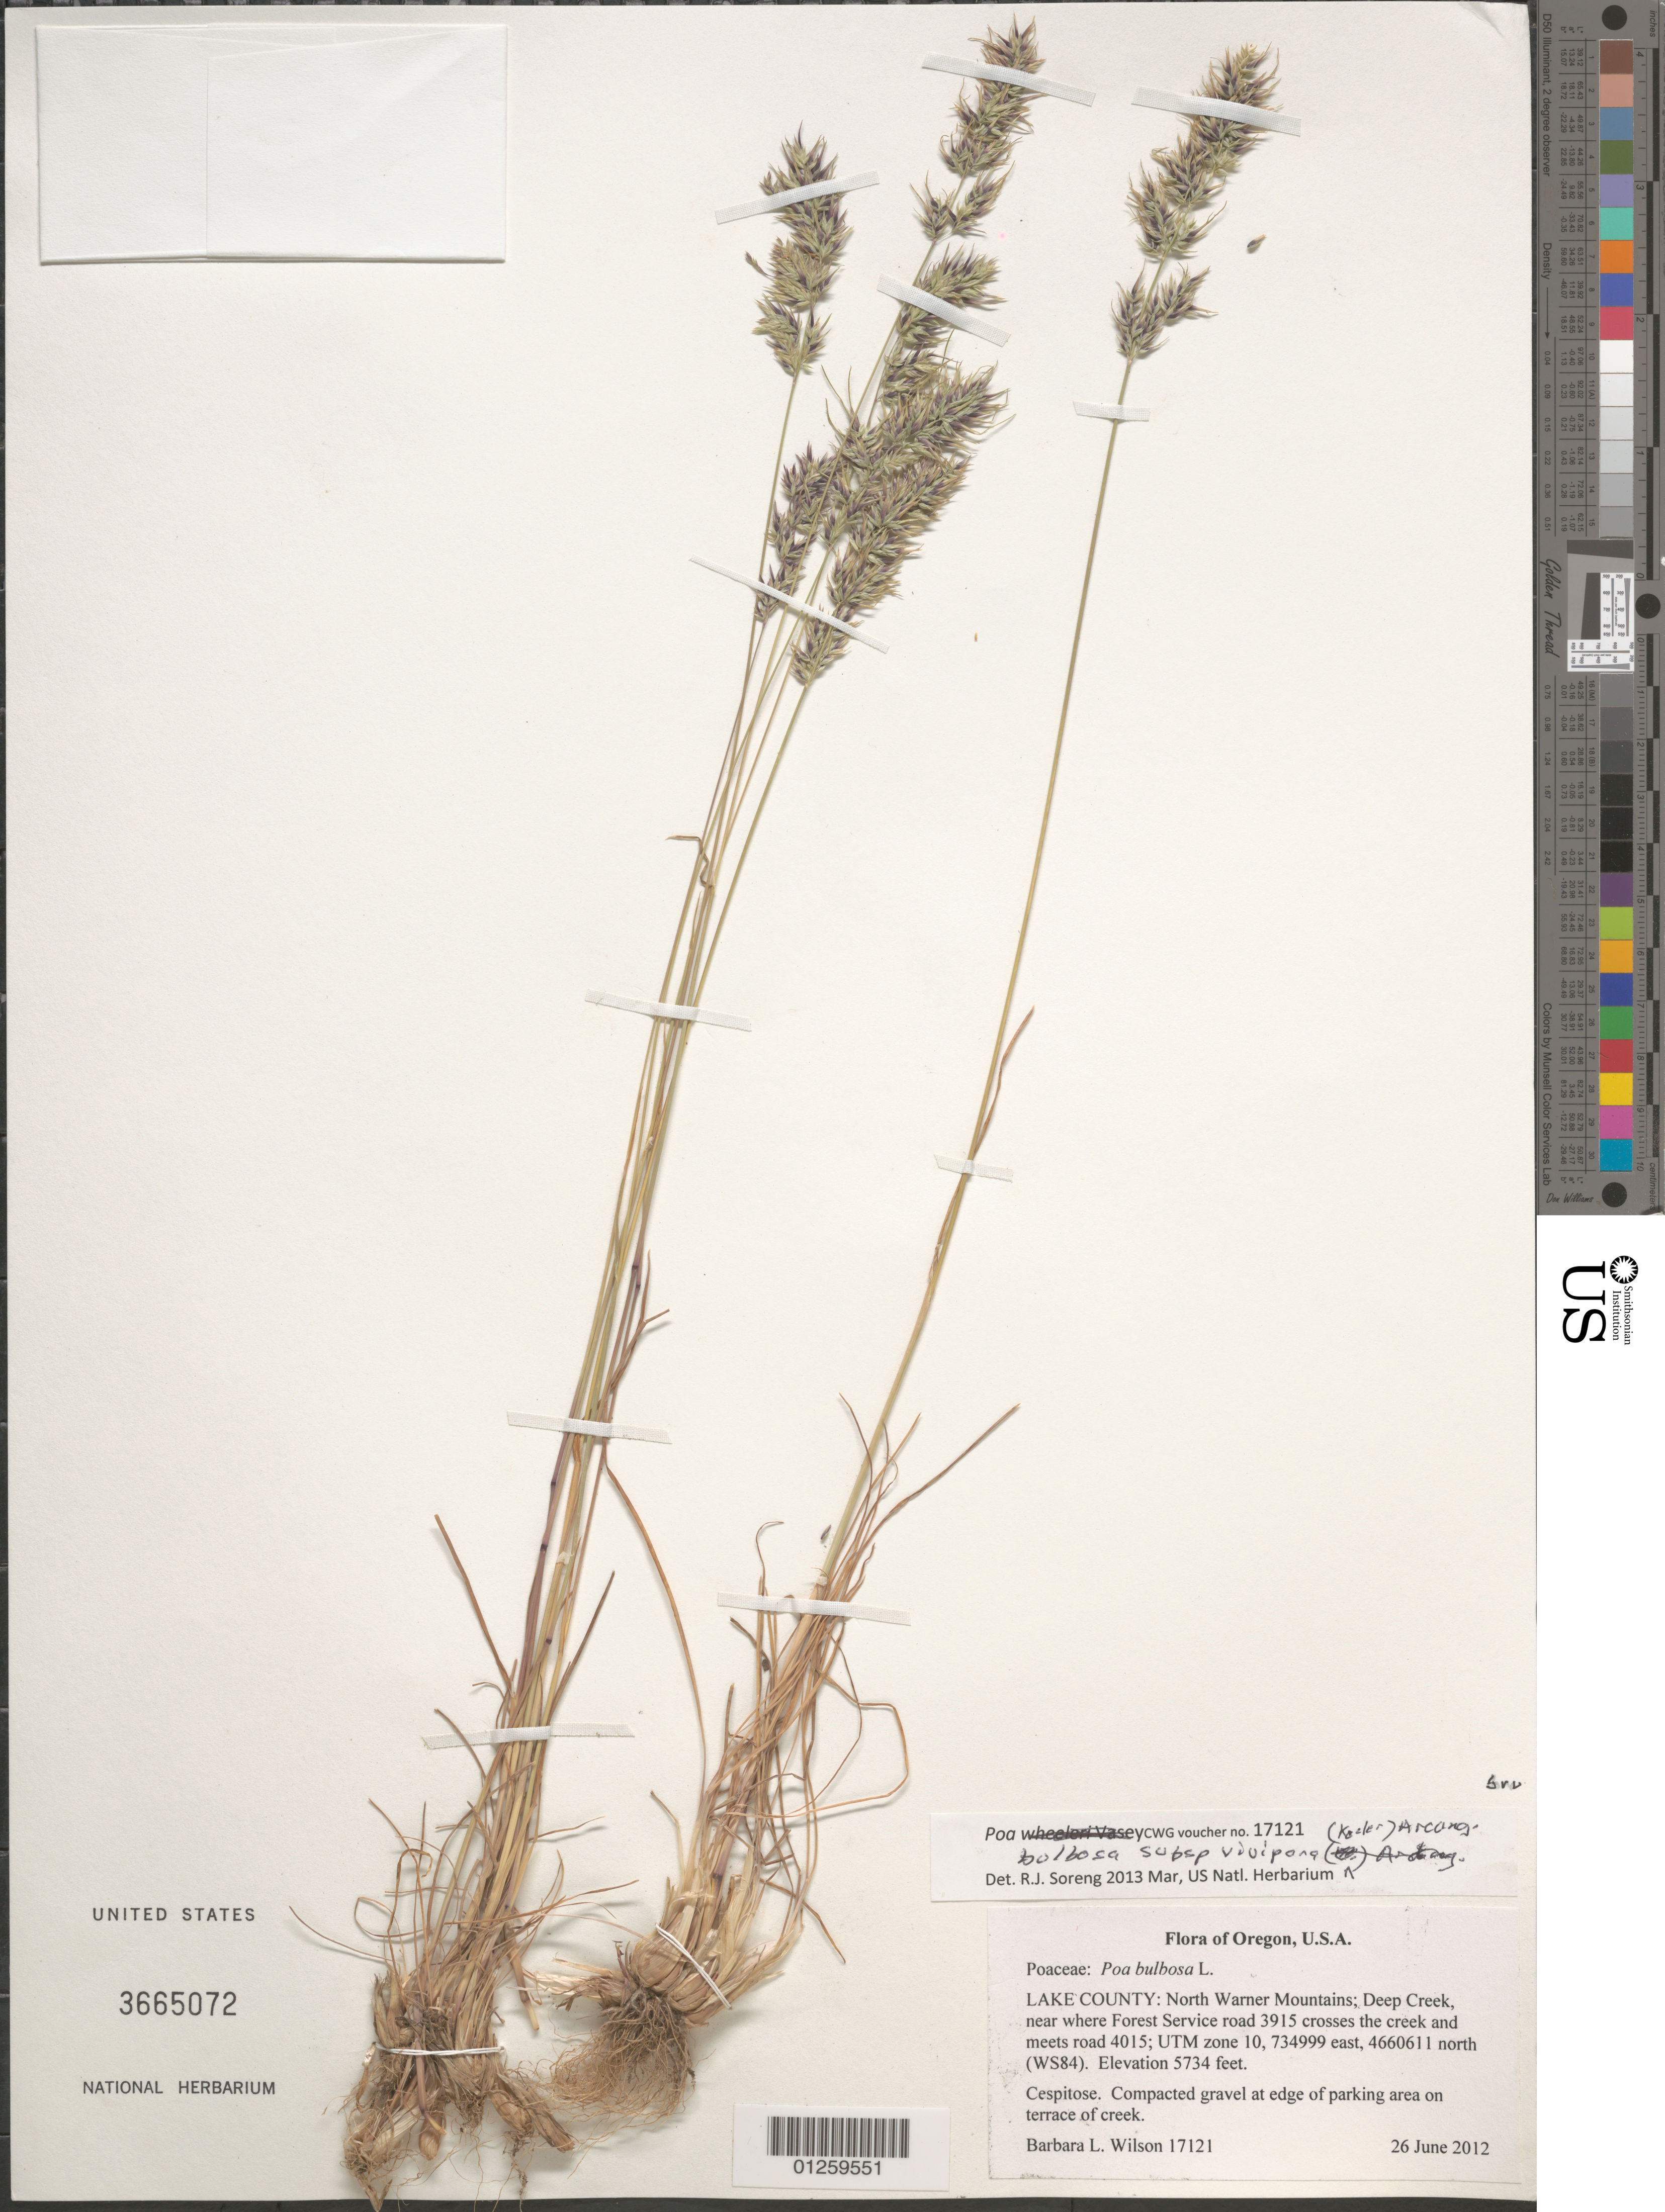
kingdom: Plantae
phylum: Tracheophyta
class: Liliopsida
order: Poales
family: Poaceae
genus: Poa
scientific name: Poa bulbosa subsp. bulbosa var. vivipara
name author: Koeler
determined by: Soreng, Robert J., Research Associate (BOT), Smithsonian Institution - National Museum of Natural History (UNITED STATES)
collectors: B. L. Wilson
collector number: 17121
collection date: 2012-06-26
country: United States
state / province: Oregon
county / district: Lake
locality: North Warner mountains; Deep Creek, near where Forest Service road 3915 crosses the creek and meets road 4015; UTM zone 10, 734999 east, 4660611 north (WS84).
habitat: Cespitose. Compacted gravel at edge of parking area on terrace of creek.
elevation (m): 1748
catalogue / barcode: US 3665072